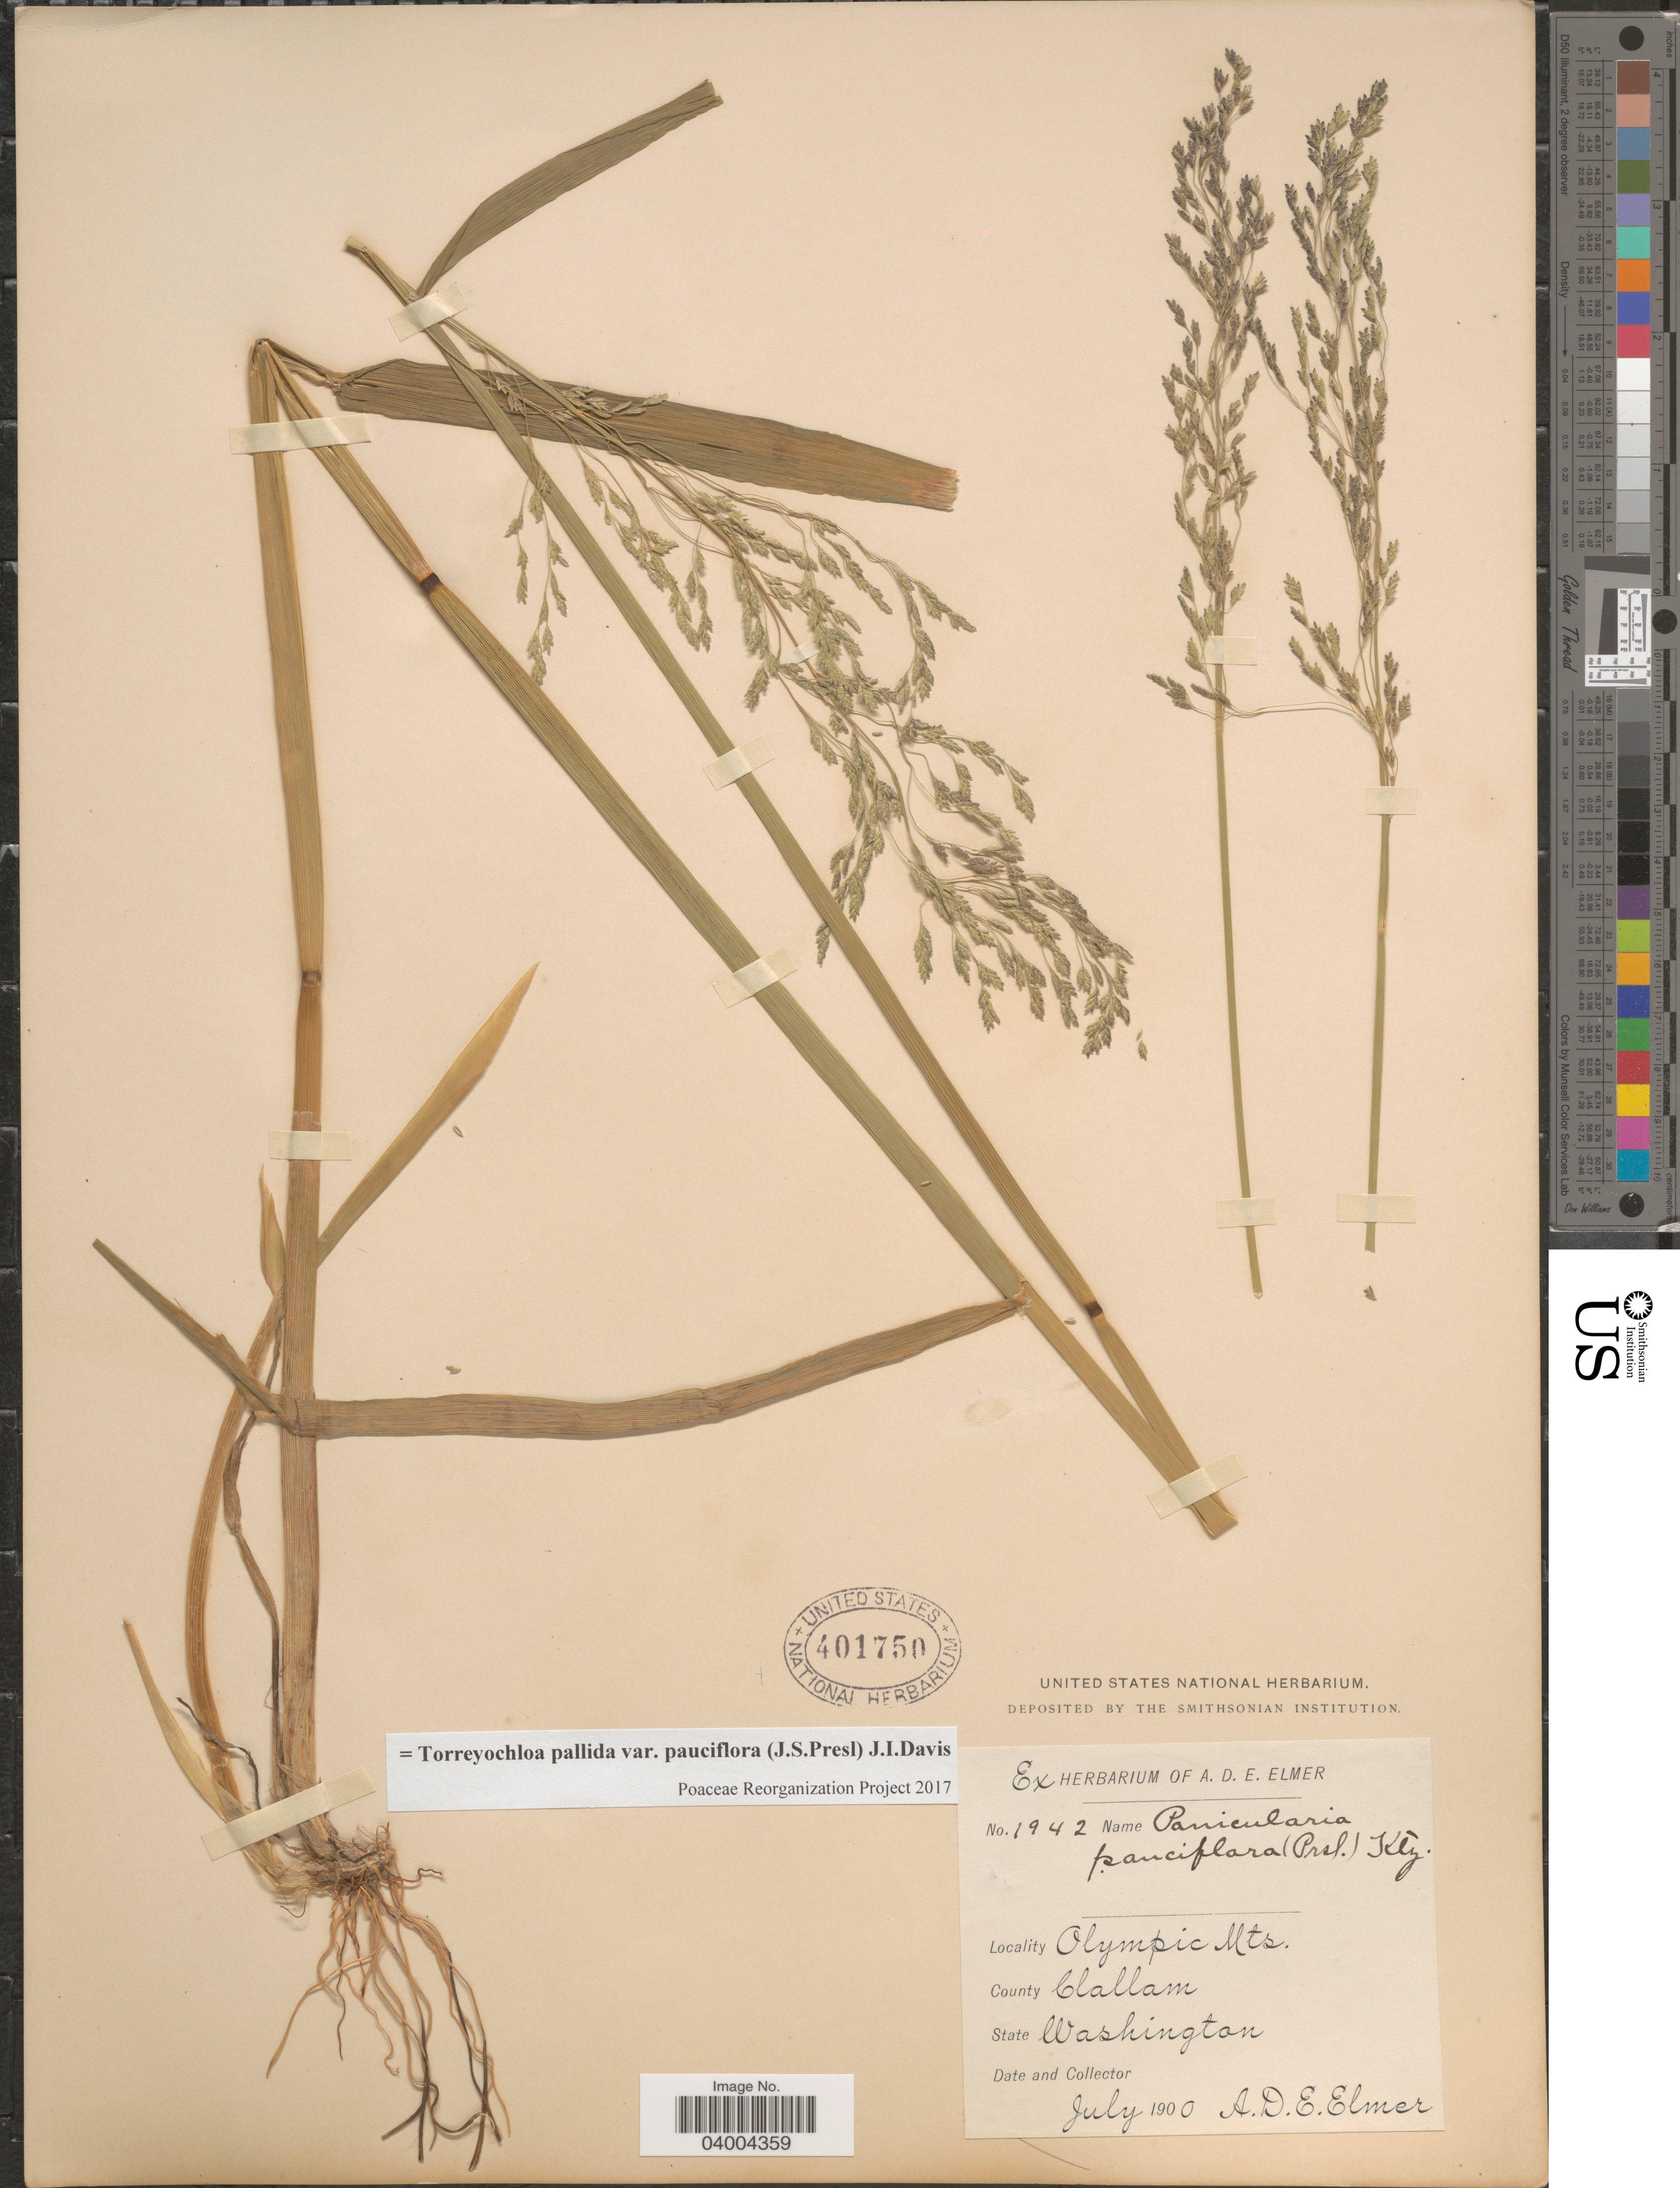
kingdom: Plantae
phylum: Tracheophyta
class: Liliopsida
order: Poales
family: Poaceae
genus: Torreyochloa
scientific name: Torreyochloa pallida var. pauciflora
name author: (J. Presl) J.I. Davis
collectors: A. D. E. Elmer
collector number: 1942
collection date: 1900-07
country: United States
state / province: Washington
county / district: Clallam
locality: Olympic Mts. County Clallam.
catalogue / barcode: US 401750